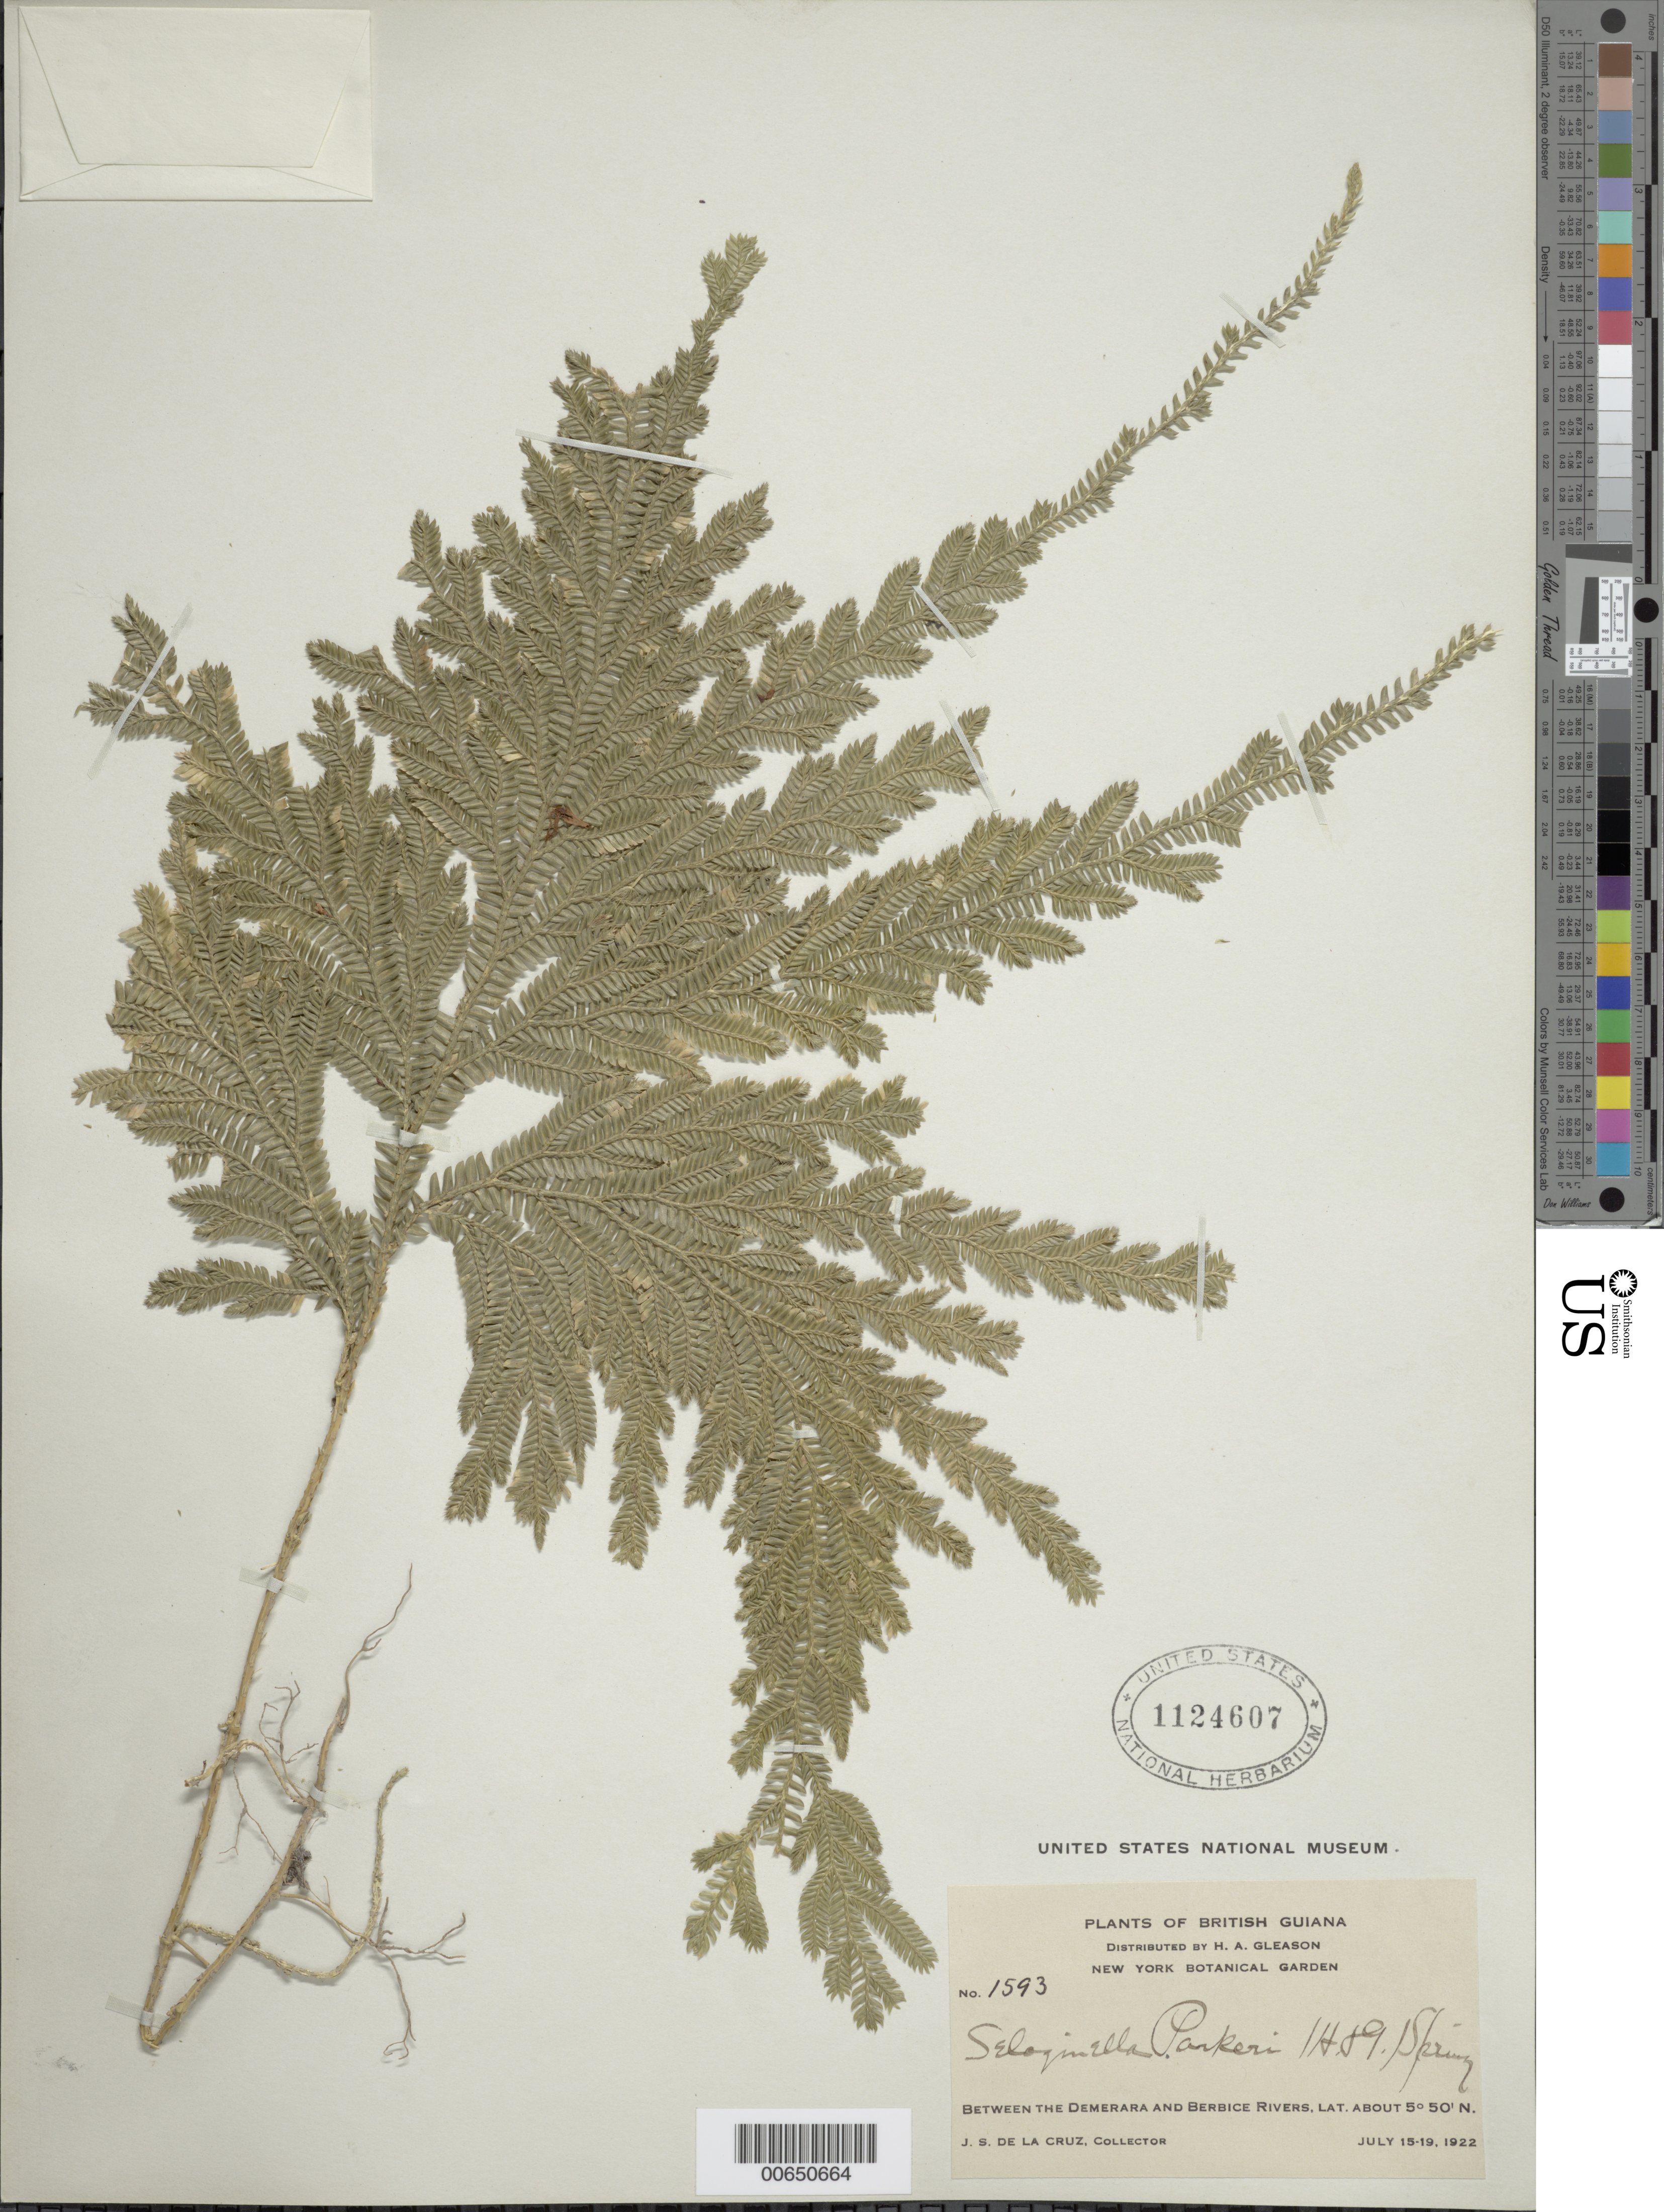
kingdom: Plantae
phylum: Tracheophyta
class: Lycopodiopsida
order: Selaginellales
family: Selaginellaceae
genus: Selaginella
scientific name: Selaginella parkeri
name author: (Hook. & Grev.) Spring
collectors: J. S. de la Cruz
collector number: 1593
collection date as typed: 15-Jul-22 to 19-Jul-22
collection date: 1922-07-15/1922-07-19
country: Guyana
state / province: U. Demerara-Berbice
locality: Demerara River to the Berbice River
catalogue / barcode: US 1124607